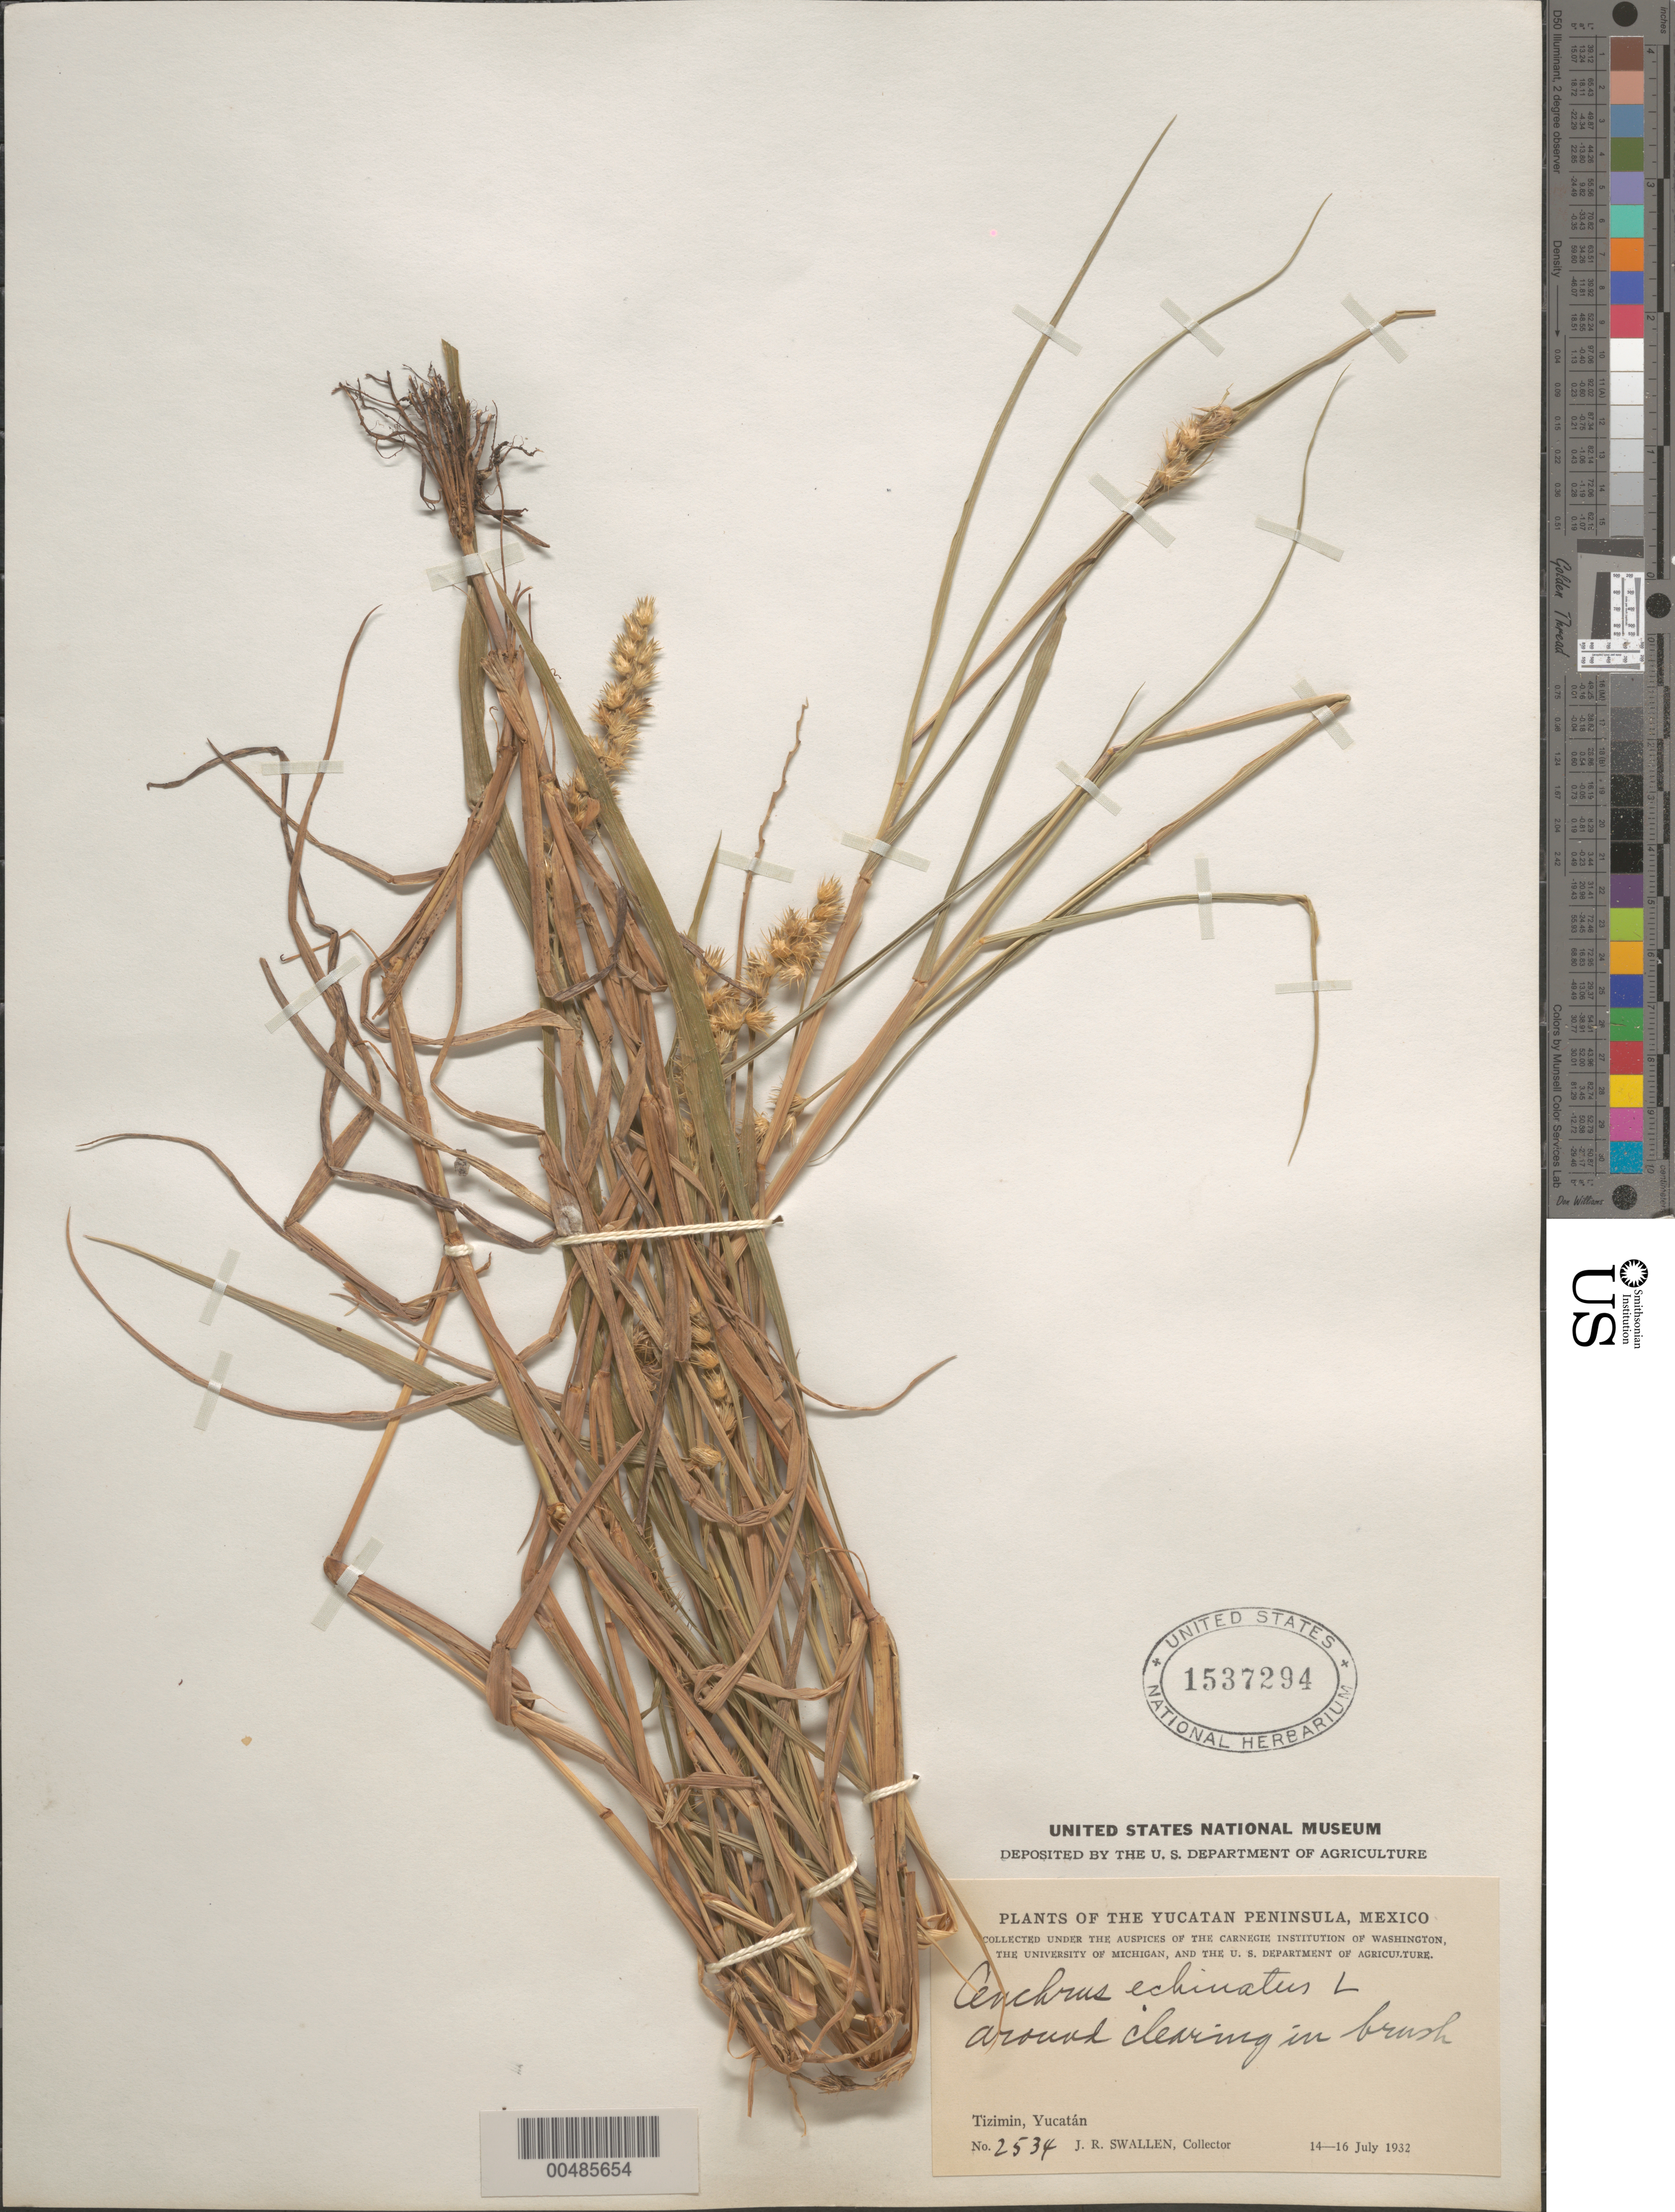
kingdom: Plantae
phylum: Tracheophyta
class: Liliopsida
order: Poales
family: Poaceae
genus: Cenchrus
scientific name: Cenchrus echinatus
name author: L.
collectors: J. R. Swallen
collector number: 2534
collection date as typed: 14 Jul 1932 to 16 Jul 1932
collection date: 1932-07-14/1932-07-16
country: Mexico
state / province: Yucatan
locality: Yucatan Peninsula, Tizimin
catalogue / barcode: US 1537294